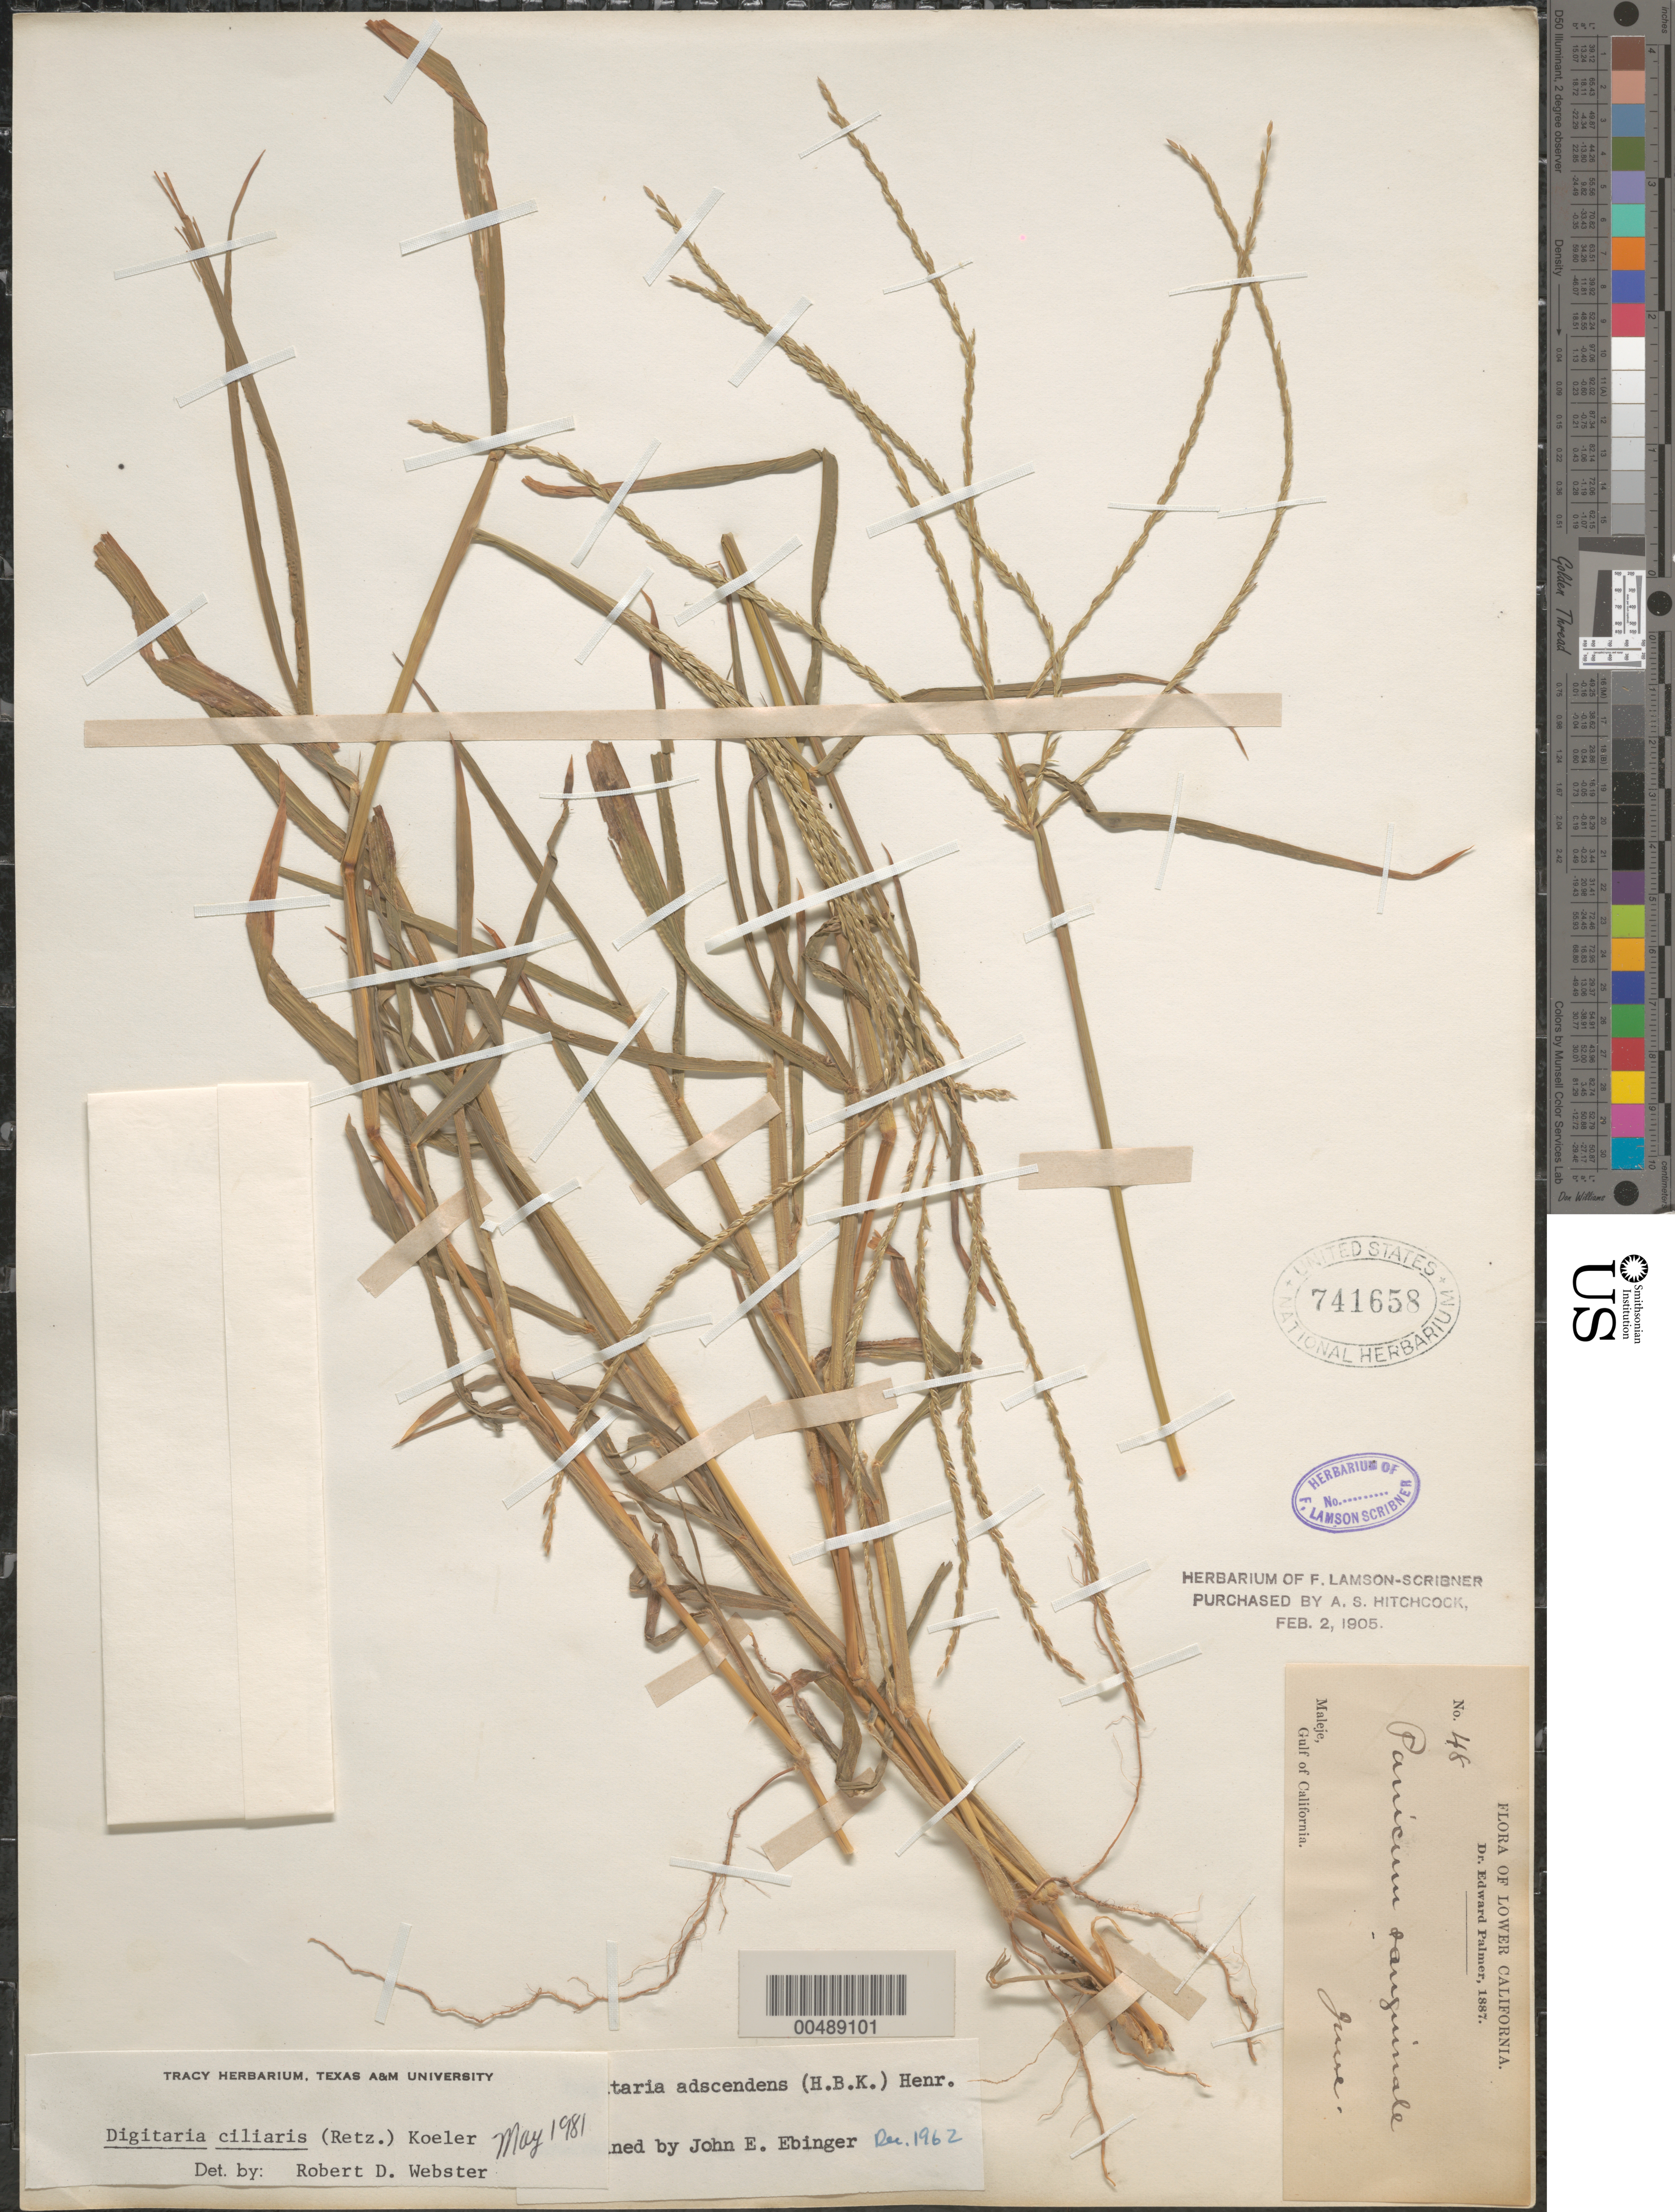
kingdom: Plantae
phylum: Tracheophyta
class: Liliopsida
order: Poales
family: Poaceae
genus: Digitaria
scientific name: Digitaria ciliaris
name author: (Retz.) Koeler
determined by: Webster, Robert D.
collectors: E. Palmer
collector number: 48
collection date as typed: Jun 1887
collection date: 1887-06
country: Mexico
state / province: Baja California Sur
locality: Maleje, Gulf of California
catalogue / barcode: US 741658